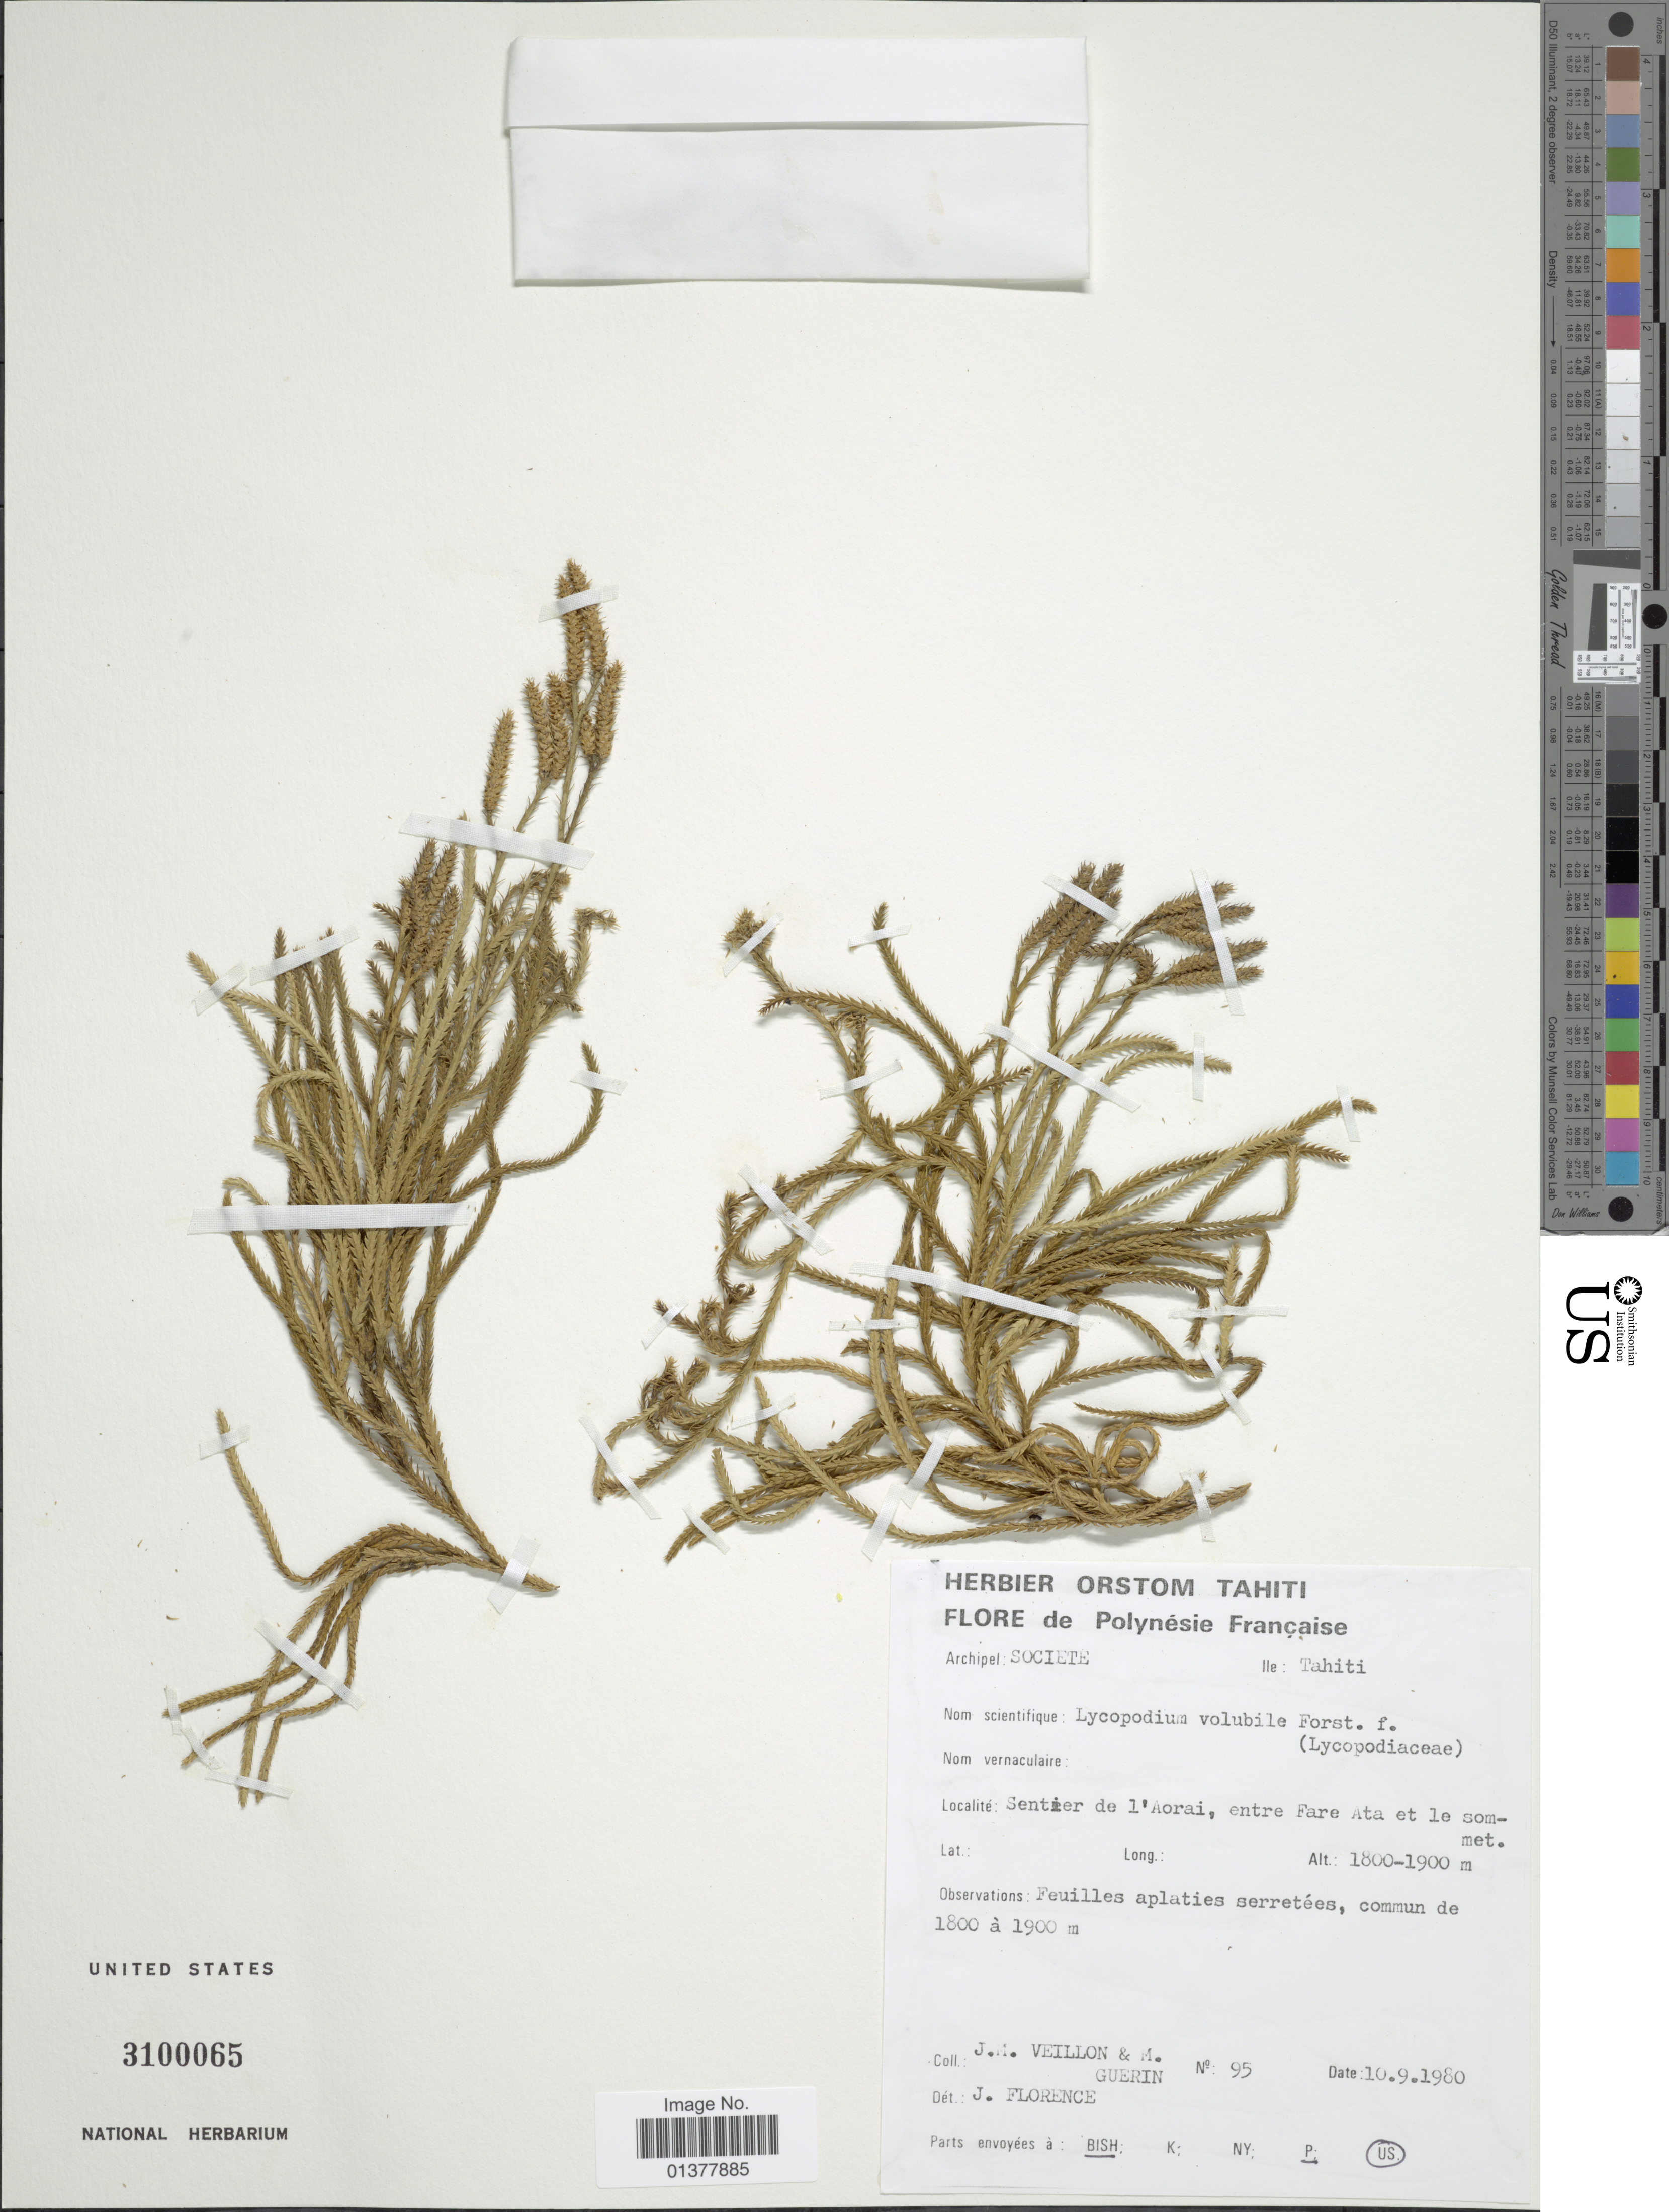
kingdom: Plantae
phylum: Tracheophyta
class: Lycopodiopsida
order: Lycopodiales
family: Lycopodiaceae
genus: Pseudodiphasium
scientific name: Pseudodiphasium volubile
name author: (G. Forst.) Holub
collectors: J. Veillon & M. Guerin-Bouhaben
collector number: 95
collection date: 1980-09-10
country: French Polynesia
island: Tahiti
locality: Archipel: Societe, Ile: Tahiti, Sentier de l'Aorai, entre Fare Ata et le sommet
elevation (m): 1800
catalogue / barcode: US 3100065